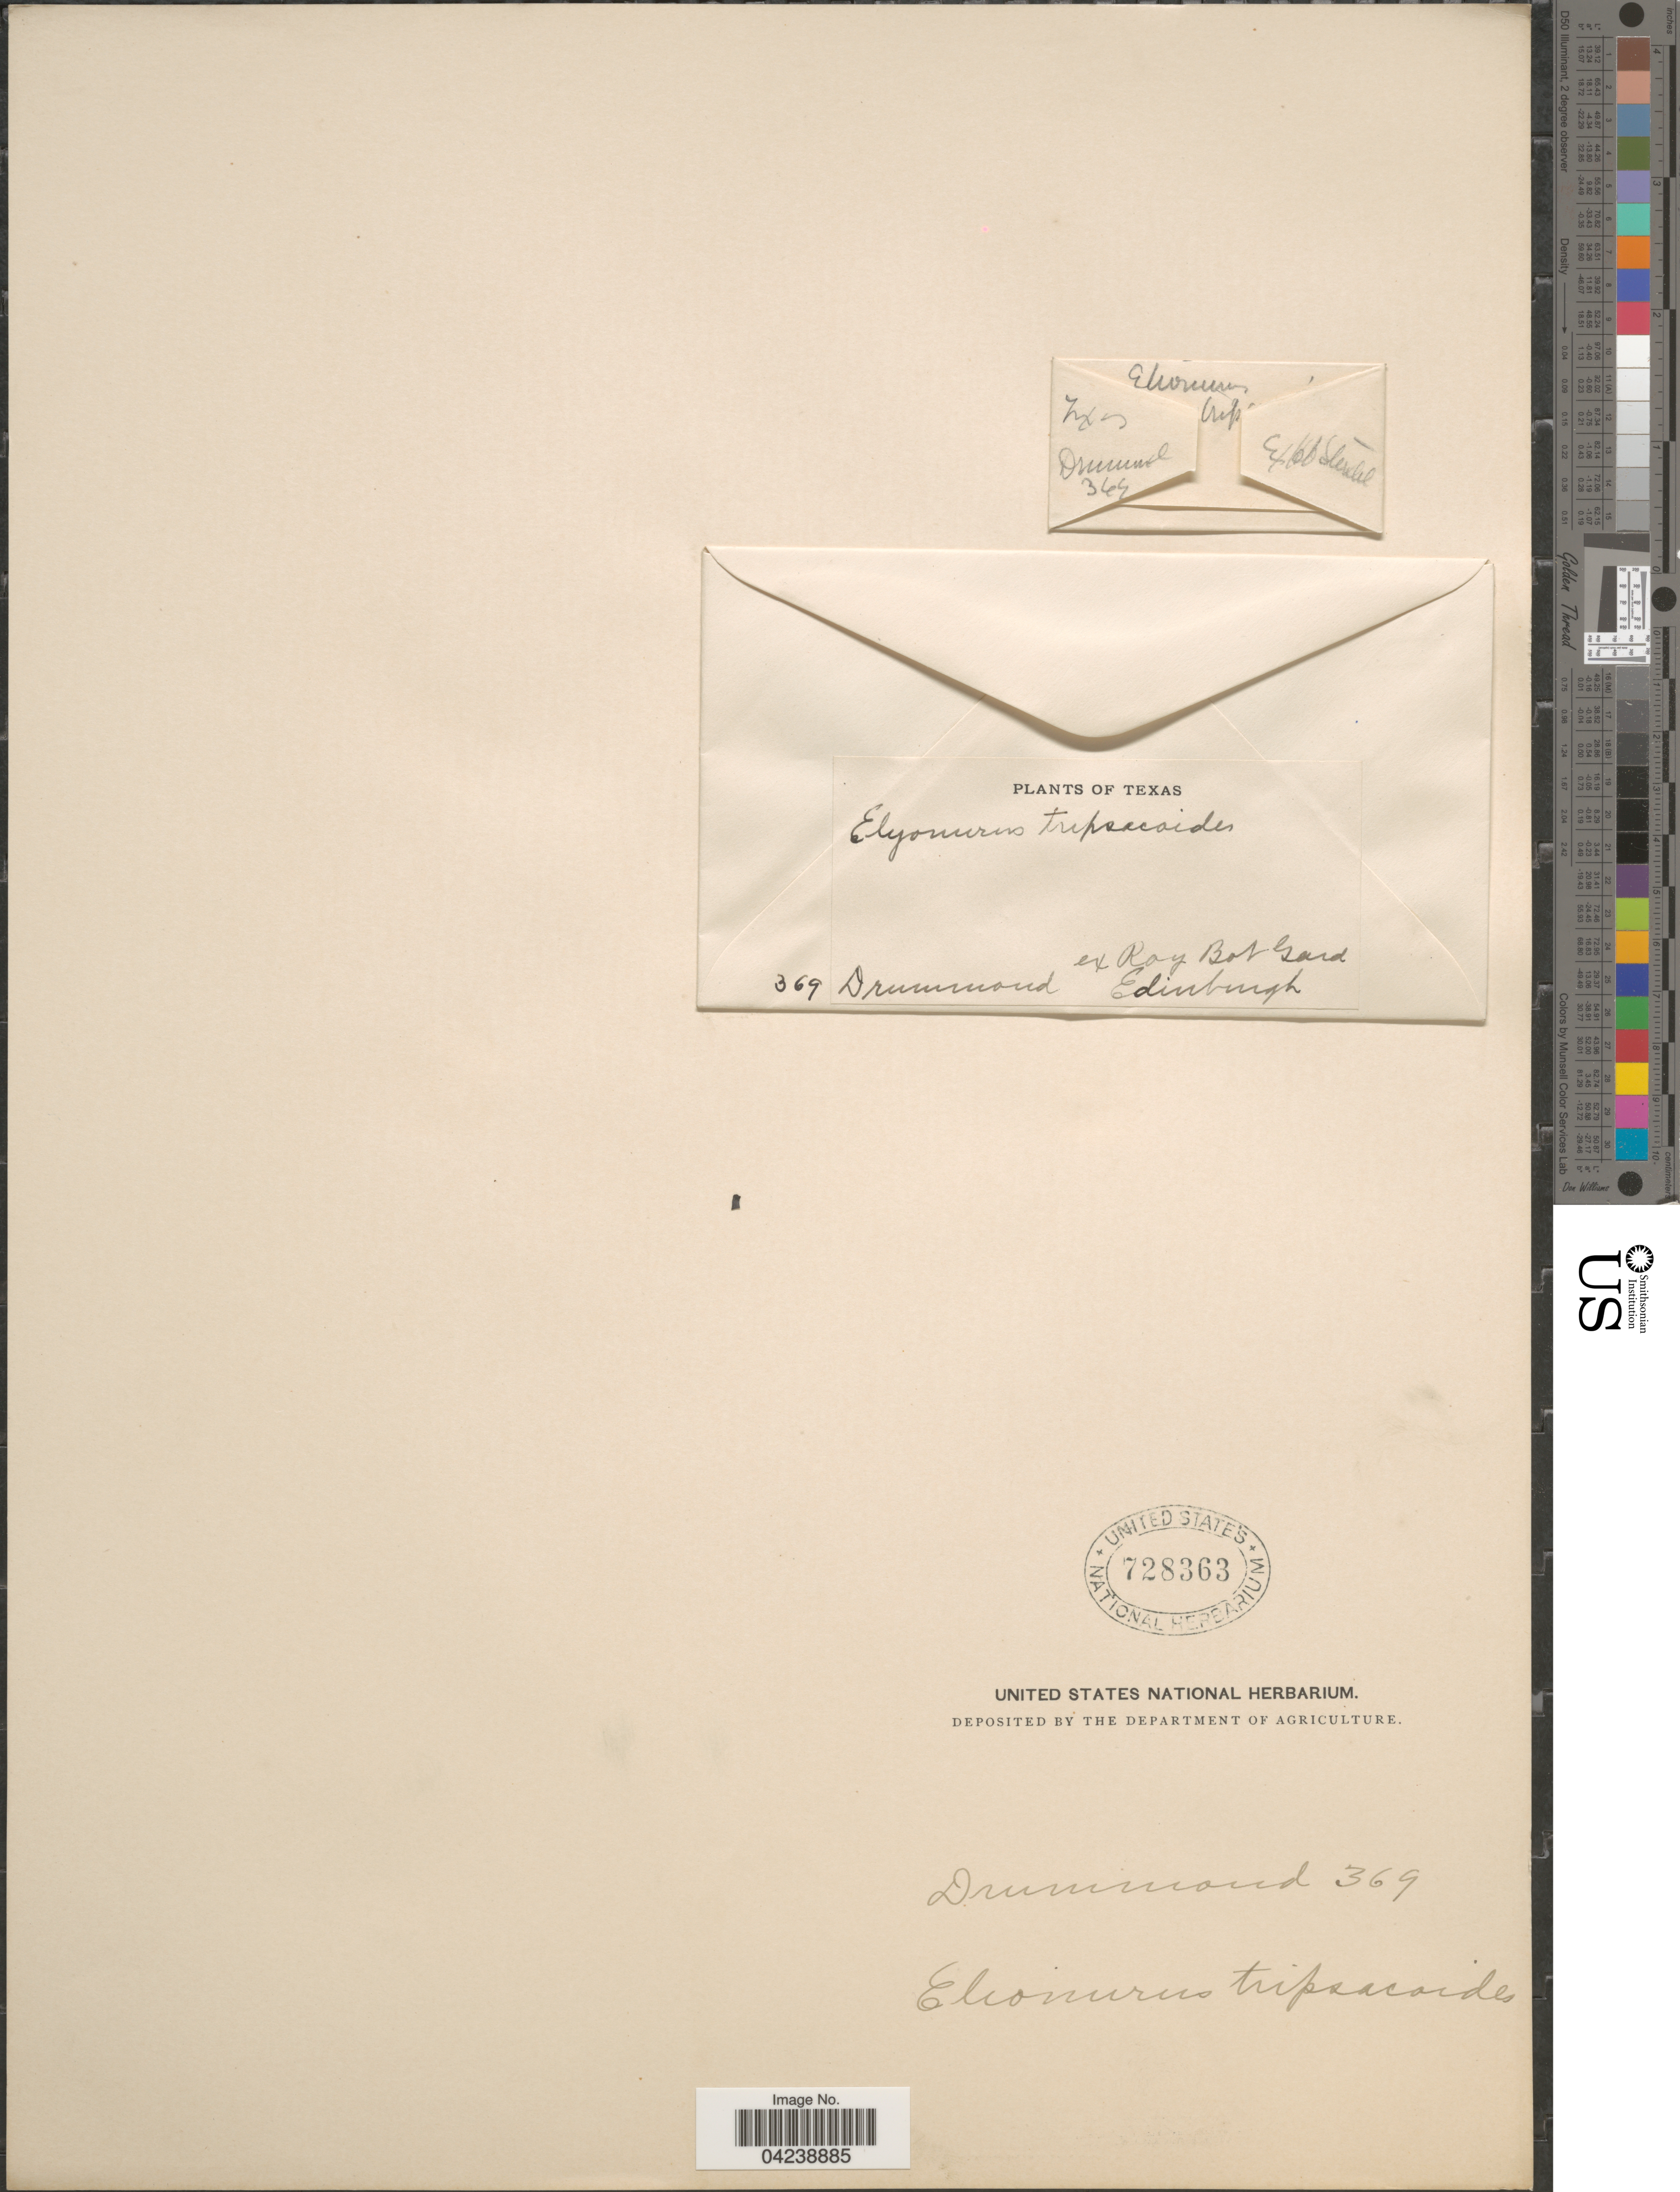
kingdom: Plantae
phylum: Tracheophyta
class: Liliopsida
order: Poales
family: Poaceae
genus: Elionurus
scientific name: Elionurus tripsacoides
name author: Humb. & Bonpl. ex Willd.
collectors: -. Drummond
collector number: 369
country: United States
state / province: Texas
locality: Edinburgh.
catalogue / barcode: US 728363